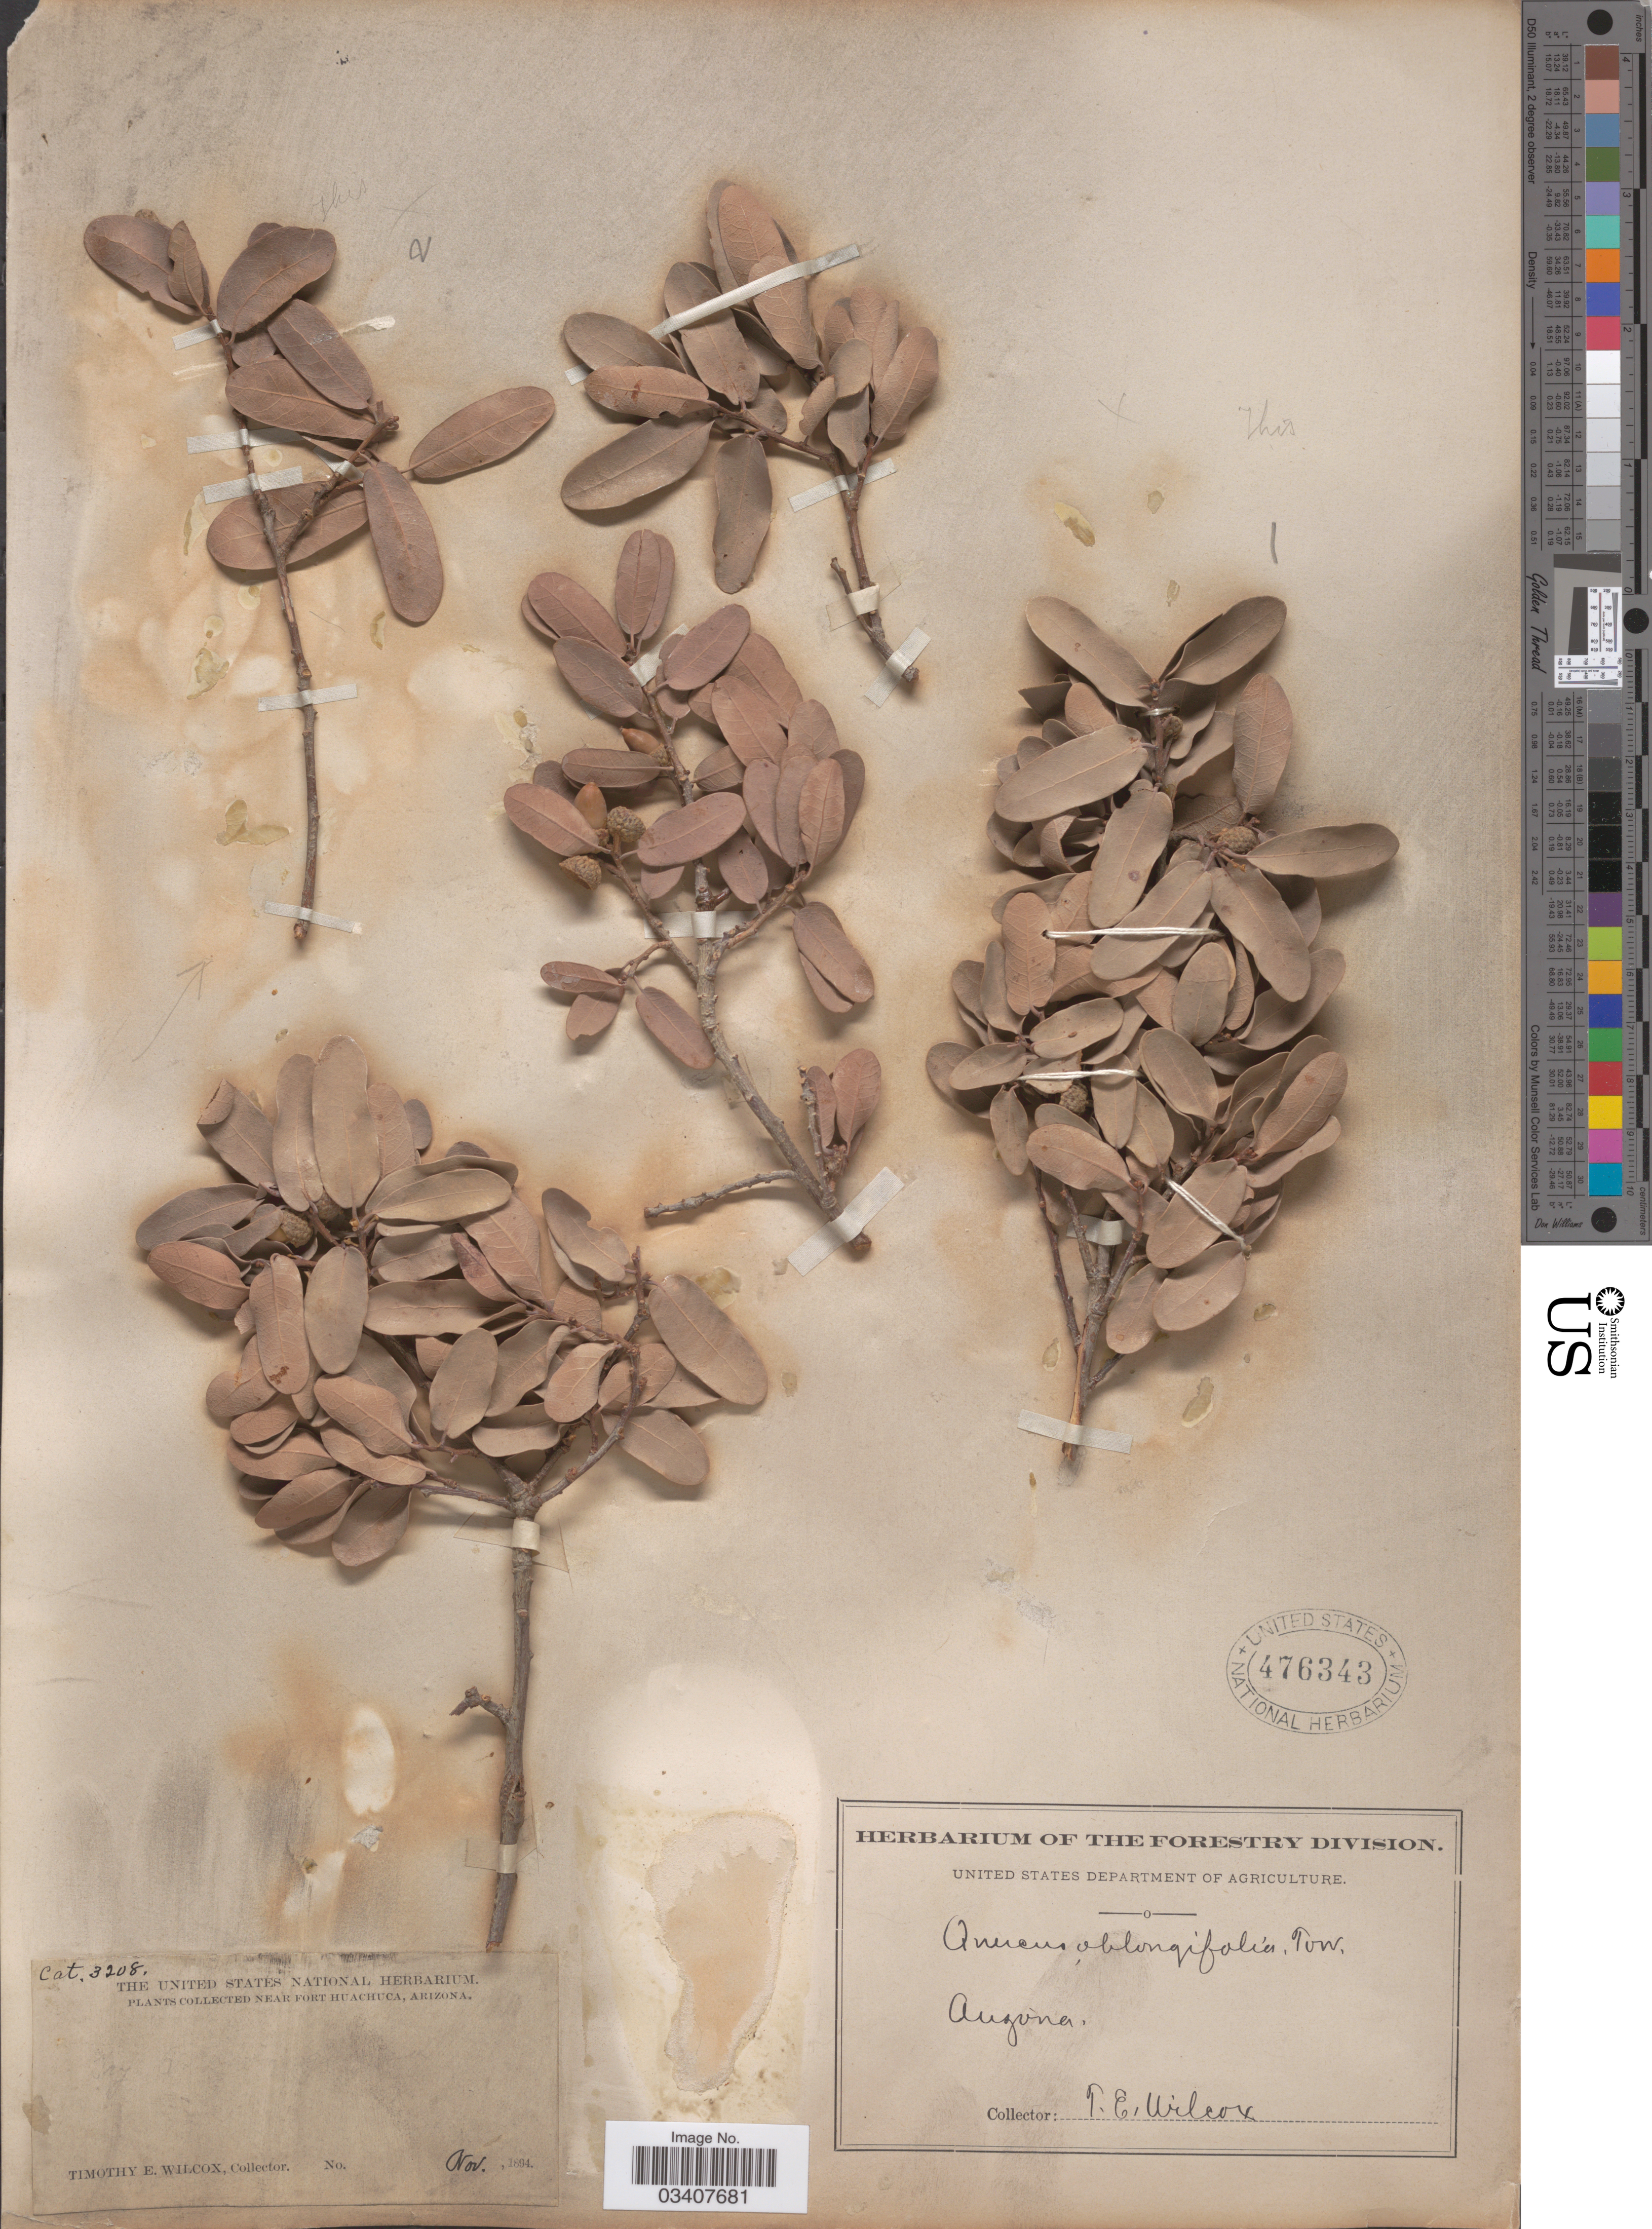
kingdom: Plantae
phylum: Tracheophyta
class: Magnoliopsida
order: Fagales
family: Fagaceae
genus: Quercus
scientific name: Quercus oblongifolia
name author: Torr.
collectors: T. E. Wilcox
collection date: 1894-11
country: United States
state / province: Arizona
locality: Near Fort Huachuca.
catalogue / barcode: US 476343